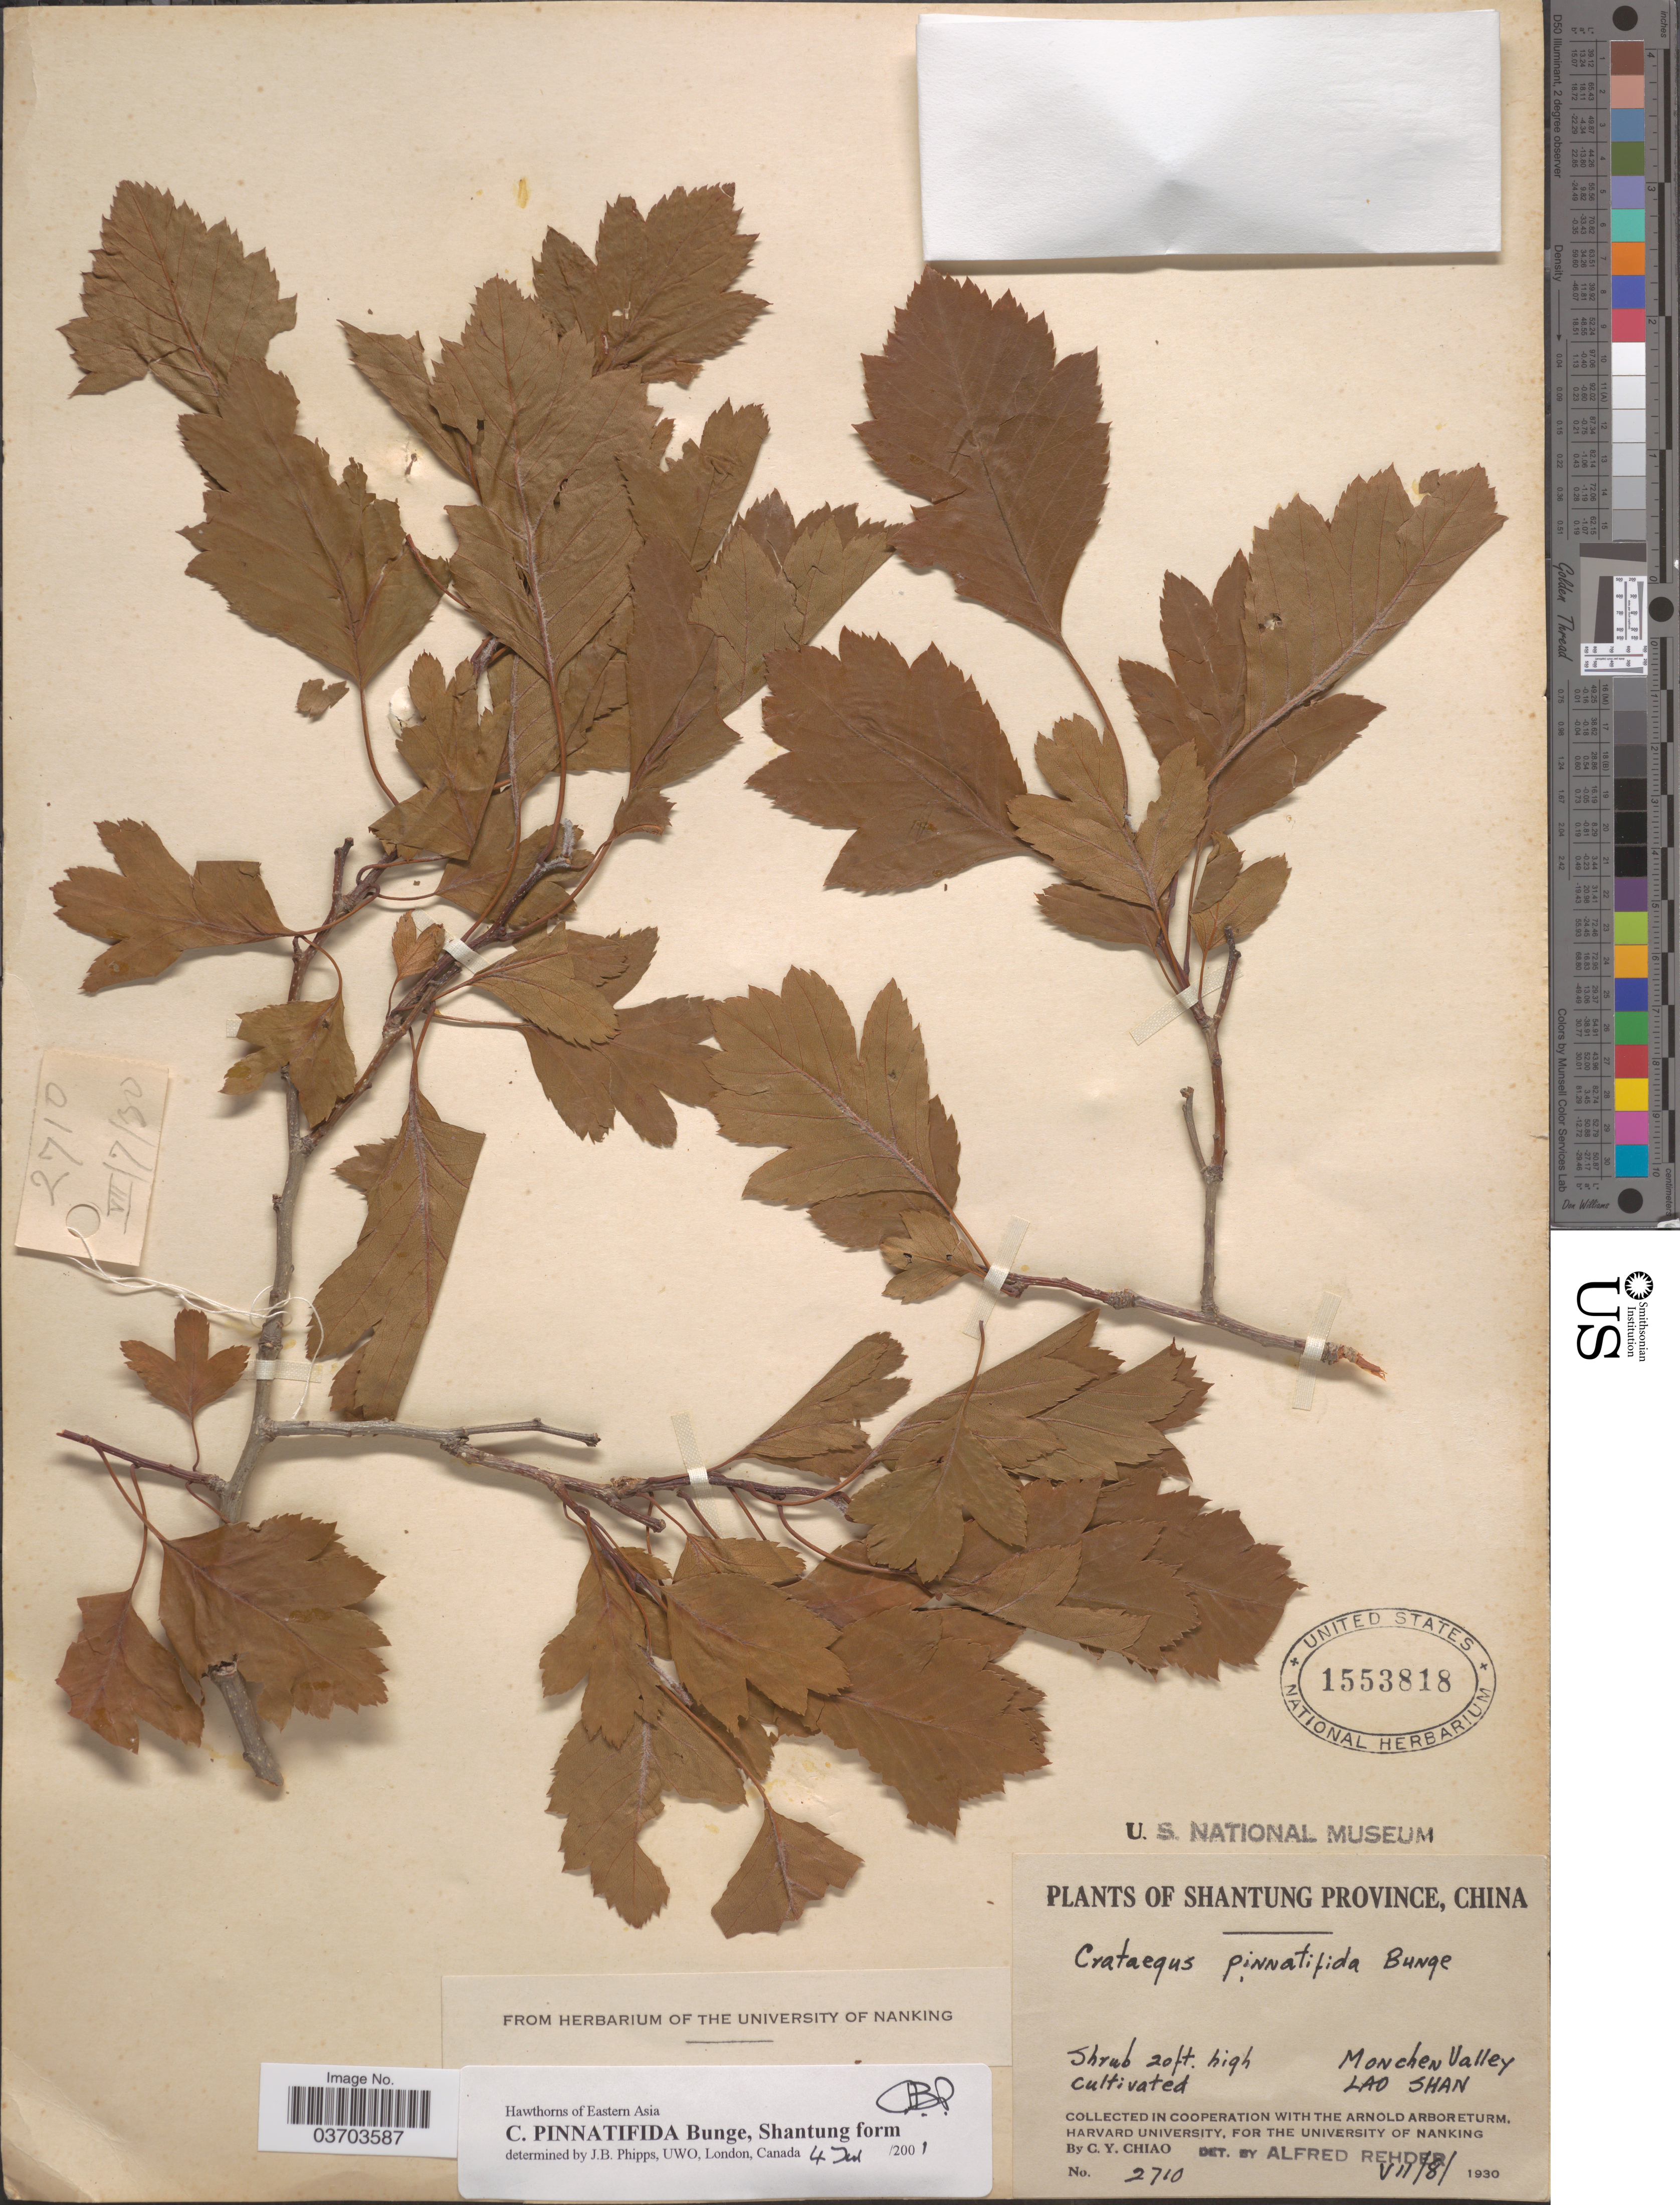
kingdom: Plantae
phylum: Tracheophyta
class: Magnoliopsida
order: Rosales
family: Rosaceae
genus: Crataegus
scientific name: Crataegus pinnatifida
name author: Bunge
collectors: C. Y. Chiao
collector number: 2710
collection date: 1930-07-08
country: China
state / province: Shandong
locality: Shantung Province. Monchen Valley, Lao Shan.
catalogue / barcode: US 1553818